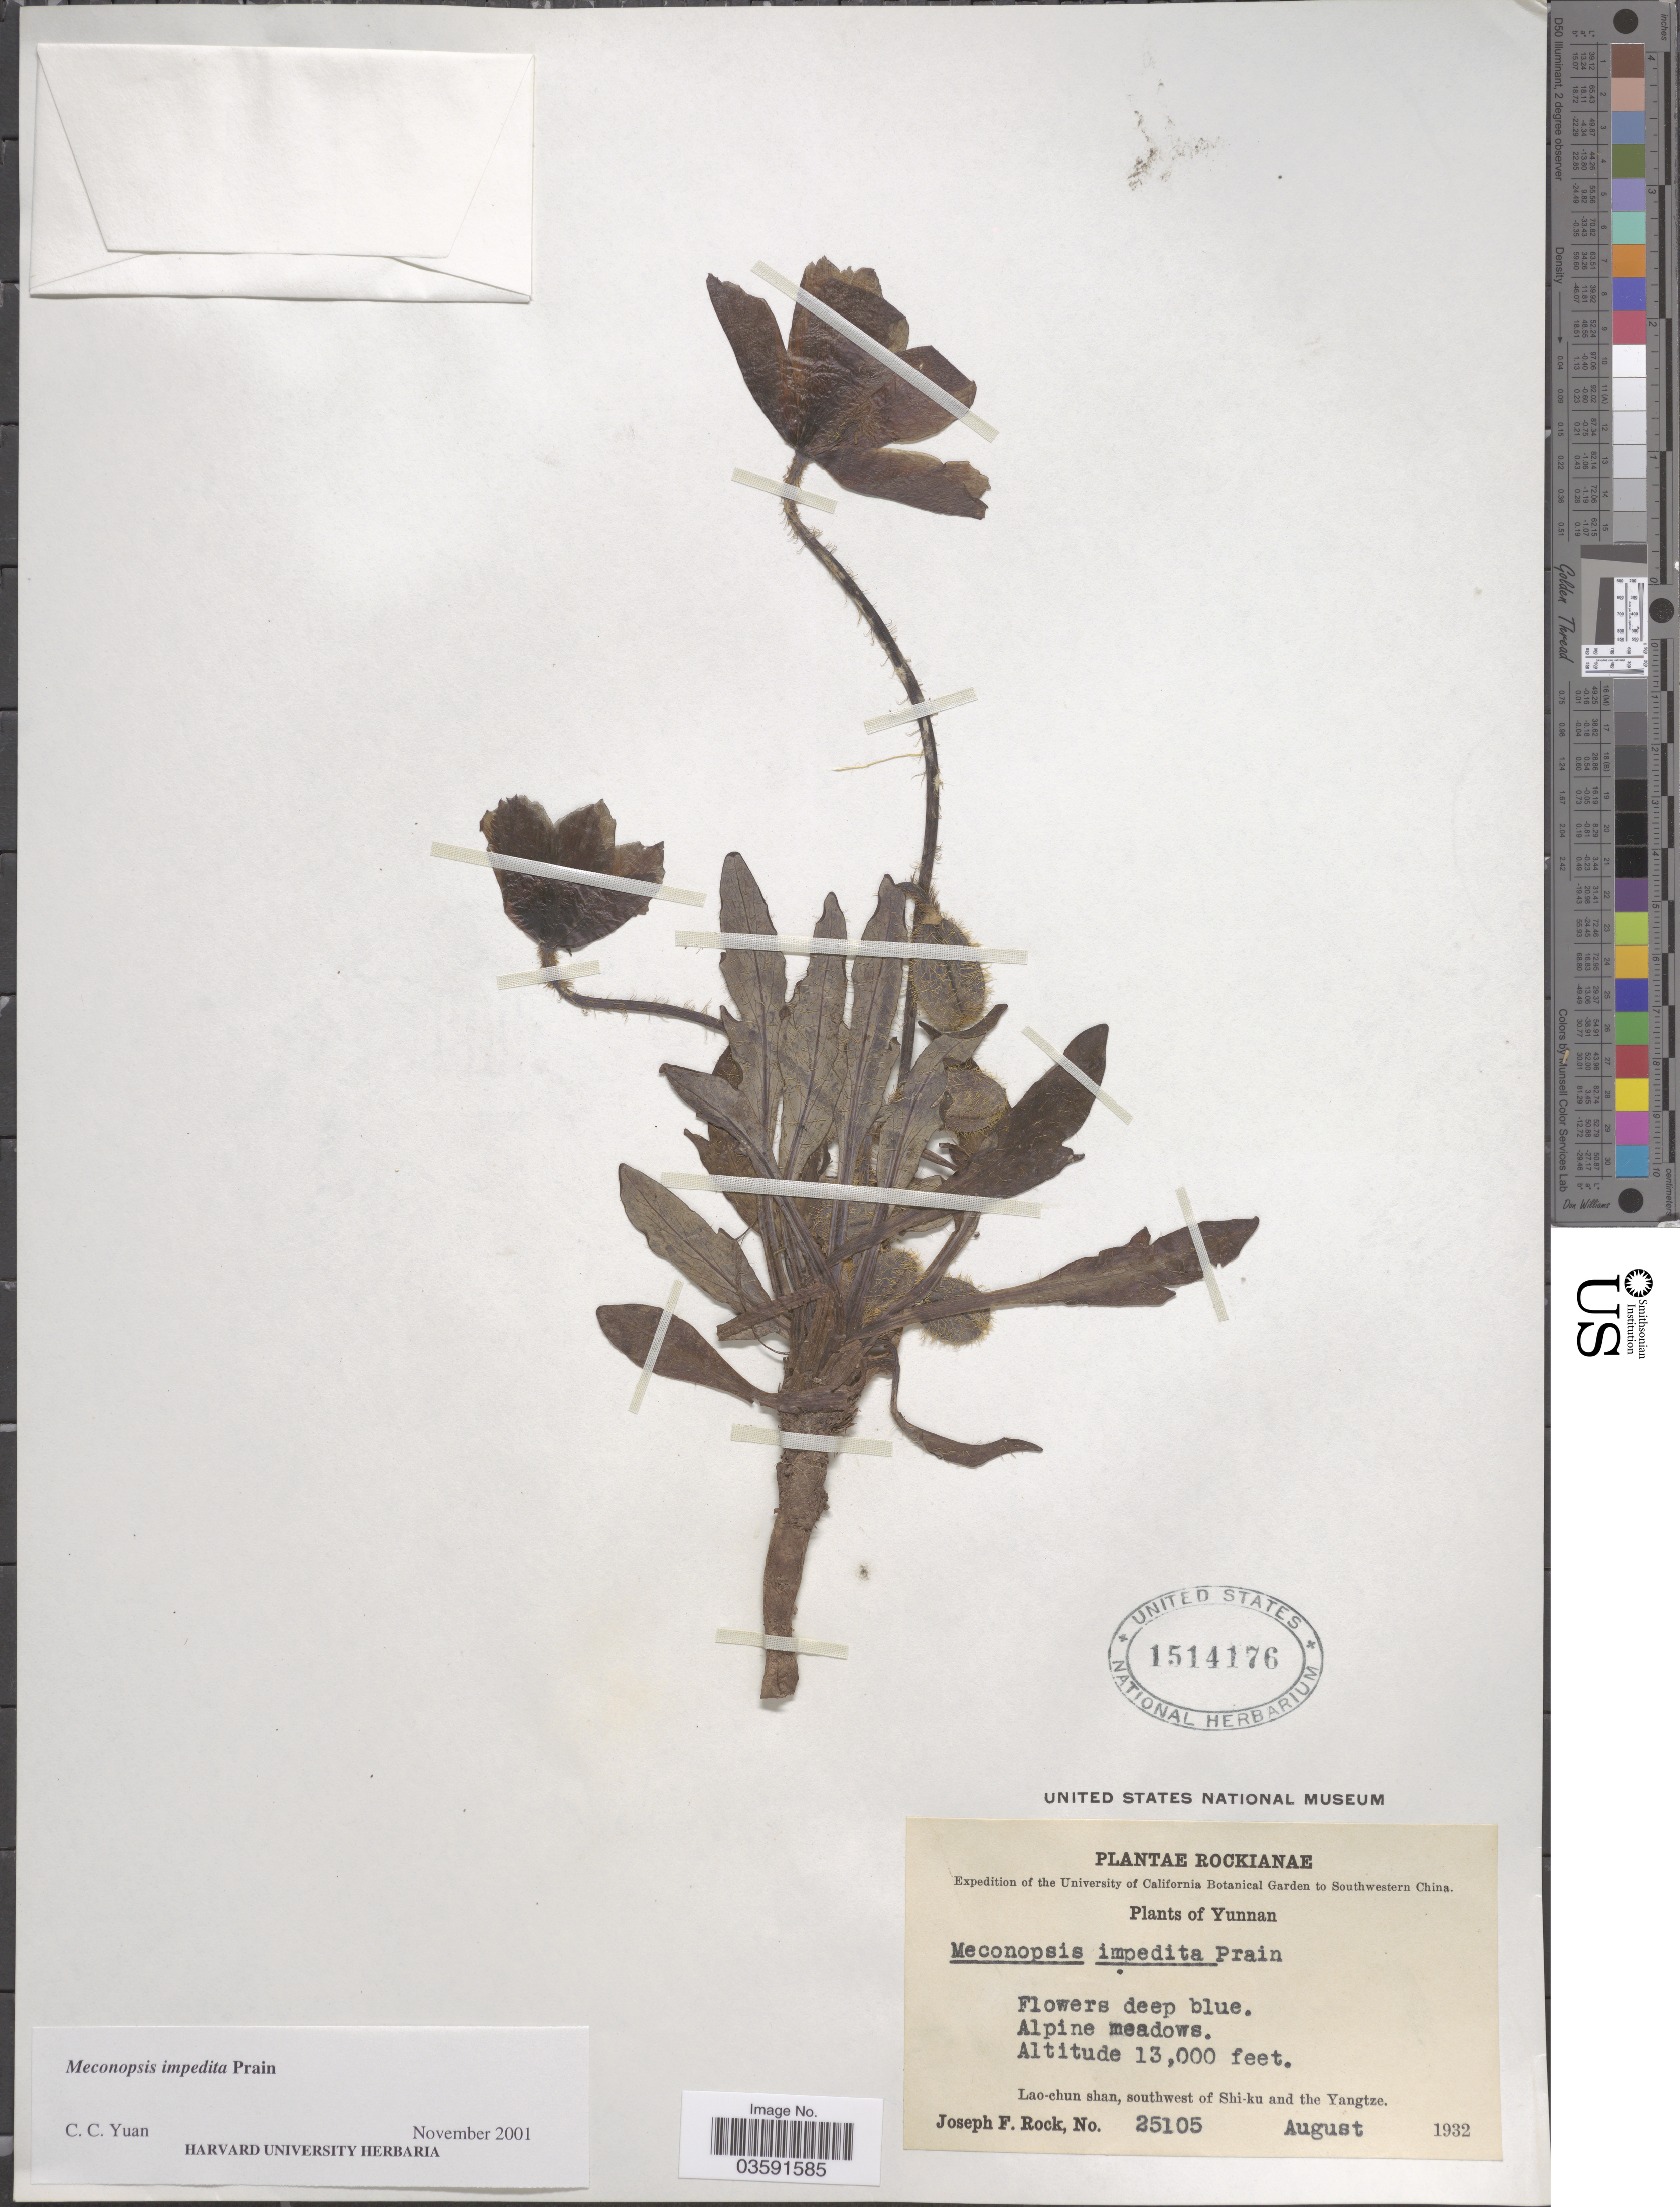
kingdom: Plantae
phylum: Tracheophyta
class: Magnoliopsida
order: Ranunculales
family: Papaveraceae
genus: Meconopsis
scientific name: Meconopsis impedita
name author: Prain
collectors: J. F. Rock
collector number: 25105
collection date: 1932-08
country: China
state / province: Yunnan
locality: Southwestern China. Lao-chun shan, southwest of Shi-ku and the Yangtze.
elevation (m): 3962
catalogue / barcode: US 1514176